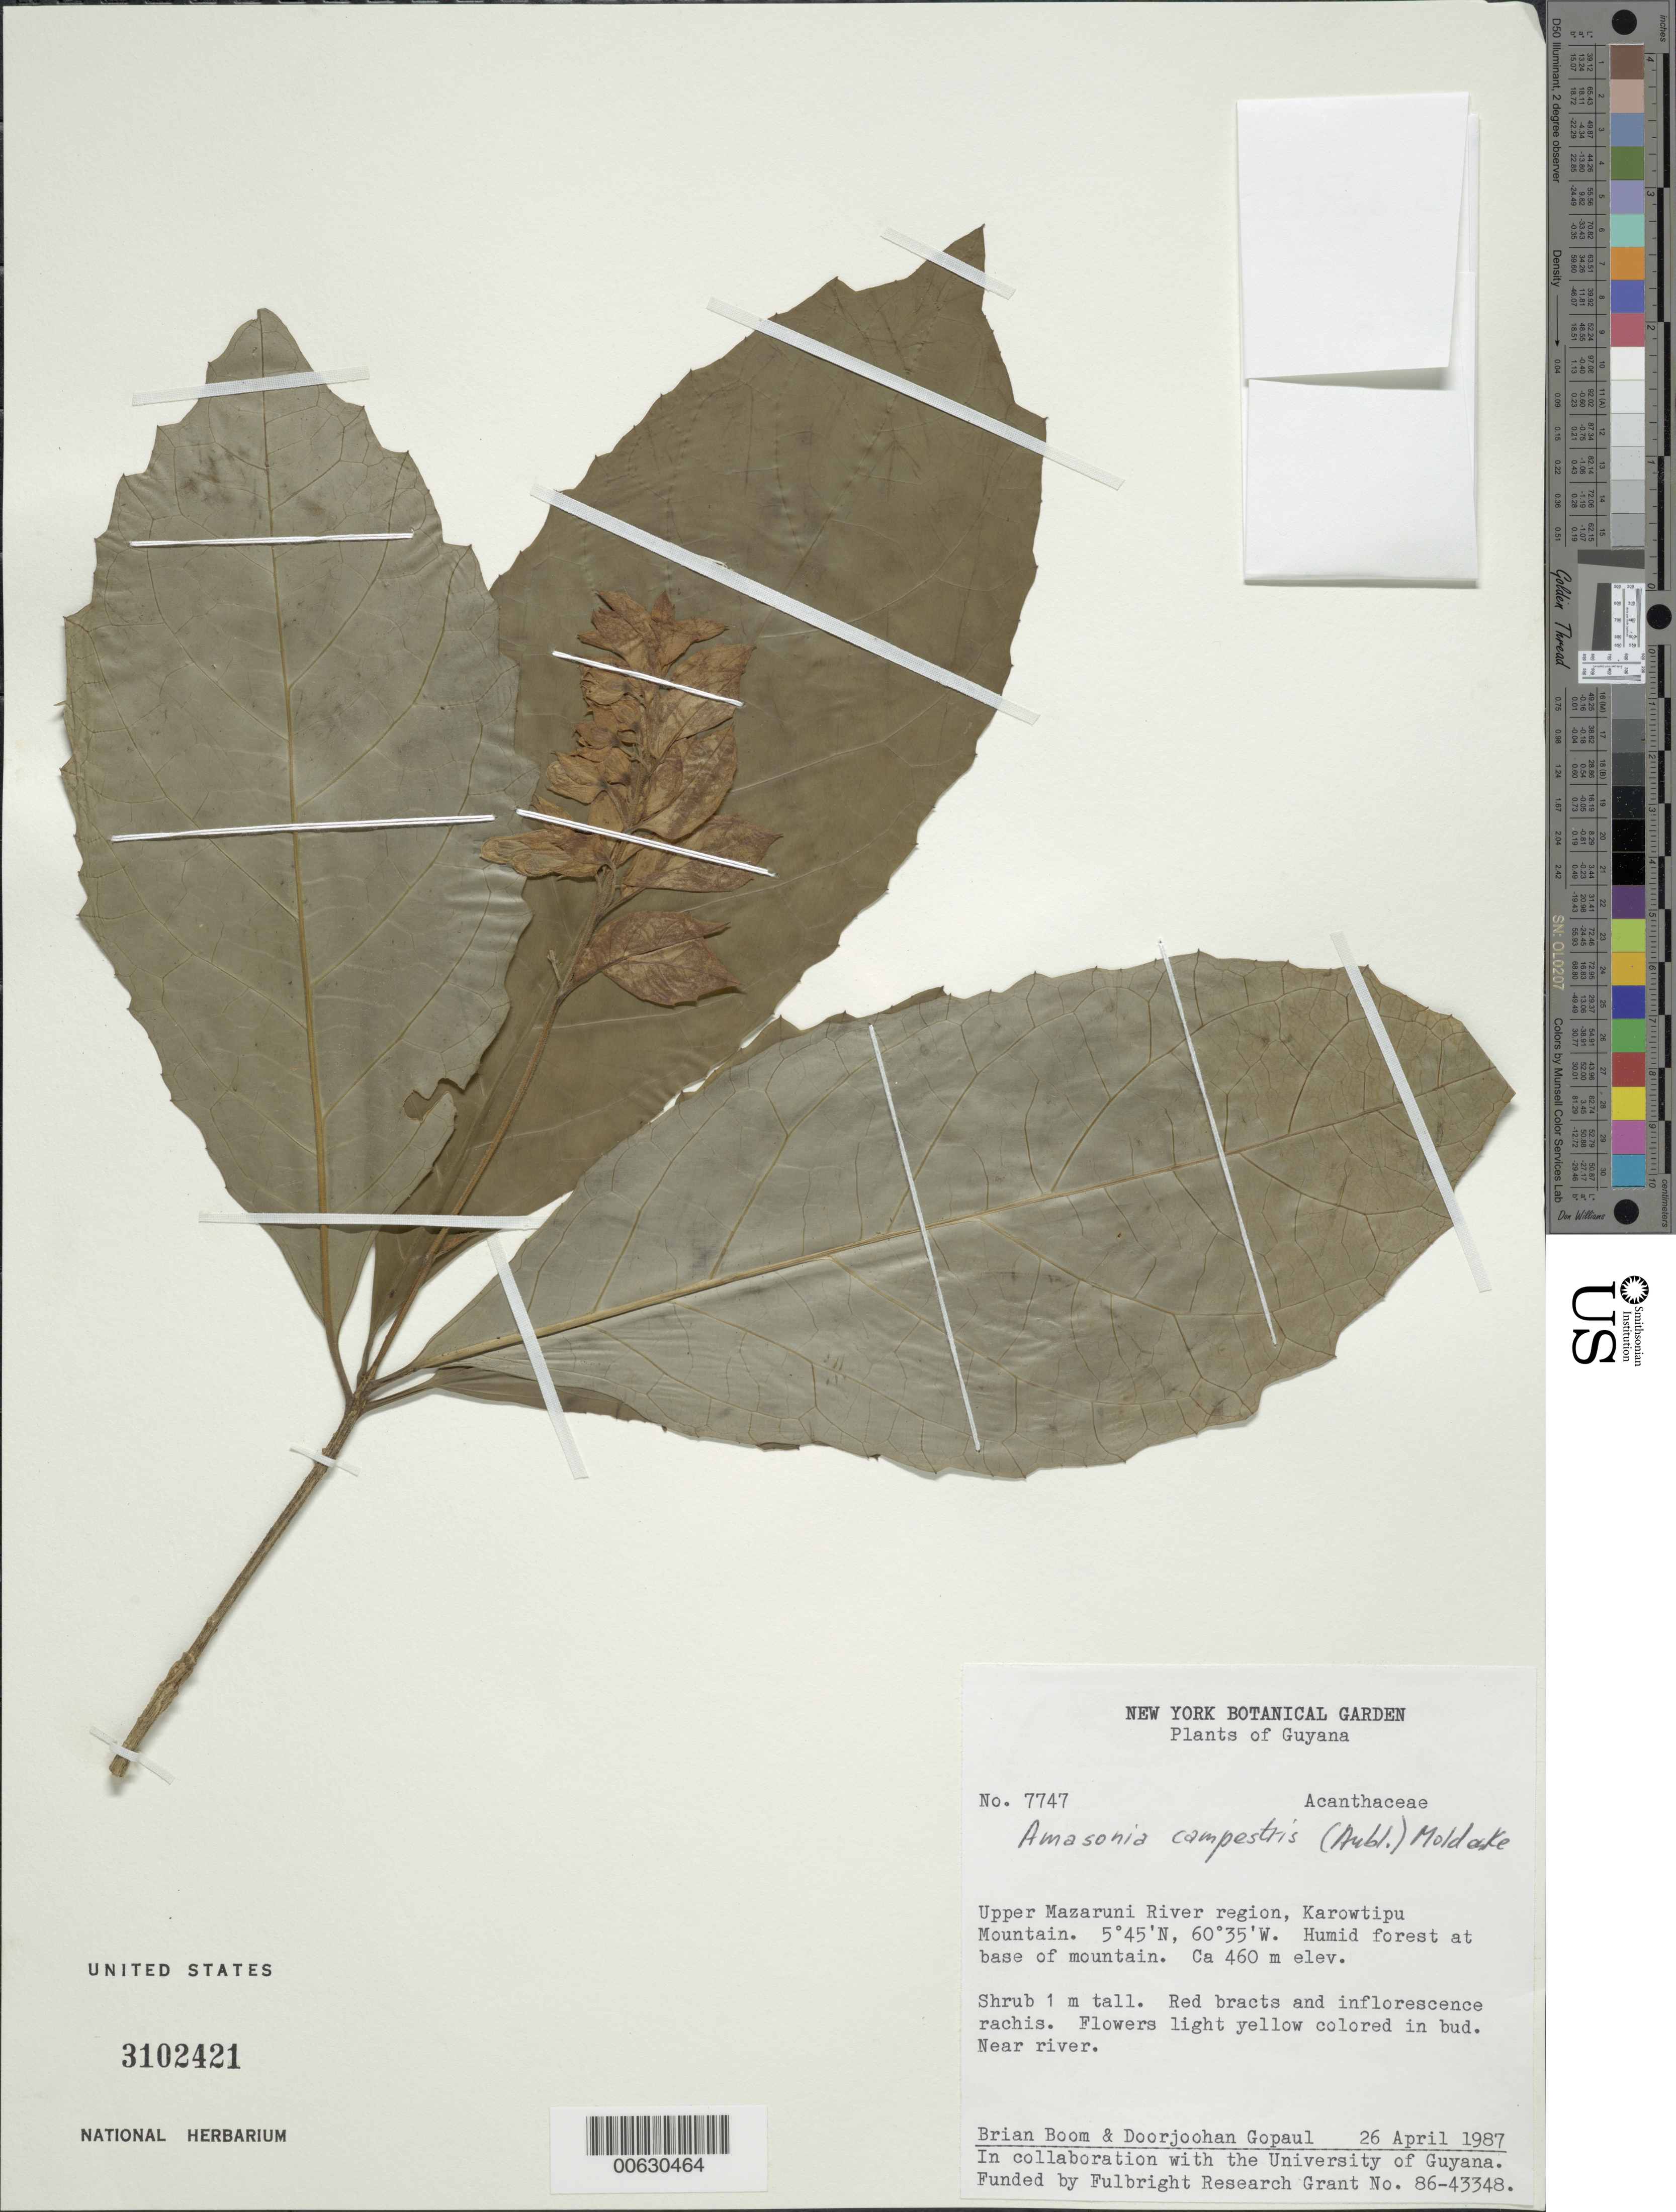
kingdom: Plantae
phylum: Tracheophyta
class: Magnoliopsida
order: Lamiales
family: Lamiaceae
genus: Amasonia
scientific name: Amasonia campestris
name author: (Aubl.) Moldenke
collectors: B. M. Boom & D. Gopaul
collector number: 7747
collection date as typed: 26-Apr-87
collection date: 1987-04-26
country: Guyana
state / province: Cuyuni-Mazaruni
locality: Karowtipu Mt., upper Mazaruni R. region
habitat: Humid forest at base of mountain. Near river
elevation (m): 460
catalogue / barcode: US 3102421